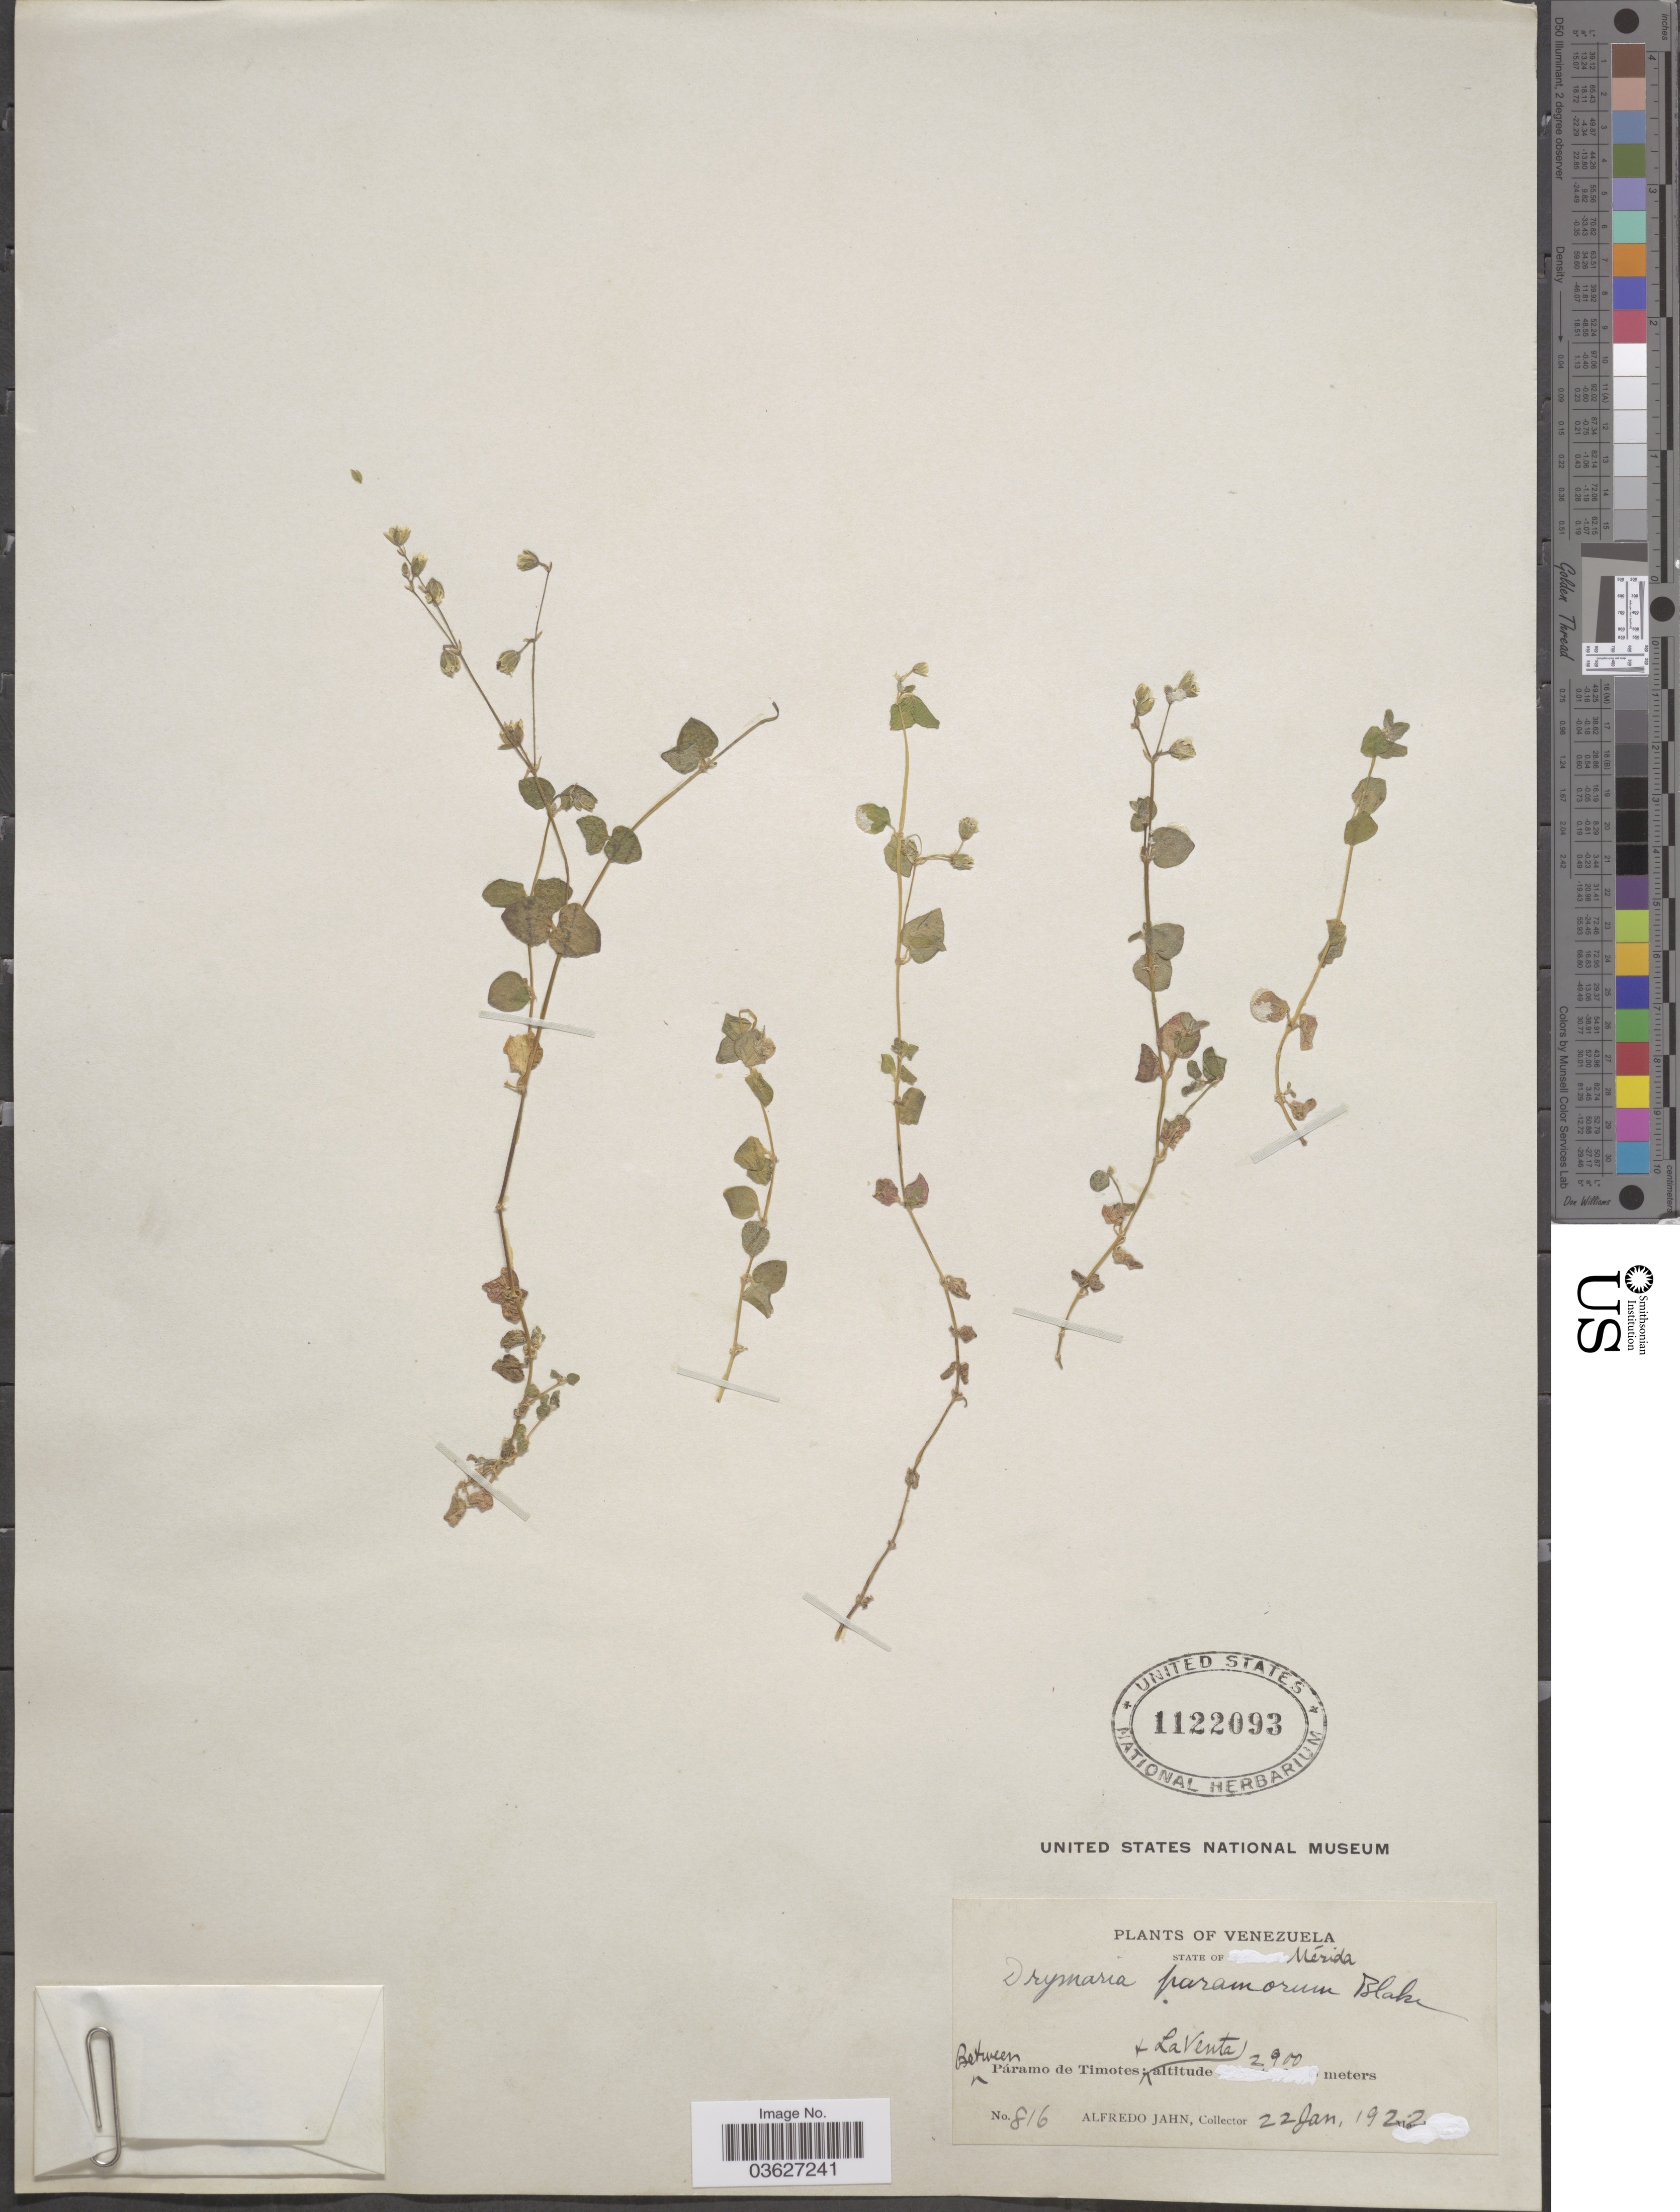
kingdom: Plantae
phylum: Tracheophyta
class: Magnoliopsida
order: Caryophyllales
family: Caryophyllaceae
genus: Drymaria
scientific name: Drymaria villosa subsp. paramorum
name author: (S.F. Blake) J.A. Duke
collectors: A. Jahn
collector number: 816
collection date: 1922-01-22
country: Venezuela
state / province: Mérida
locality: Between Páramo de Timotes + La Venta.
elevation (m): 2900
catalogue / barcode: US 1122093